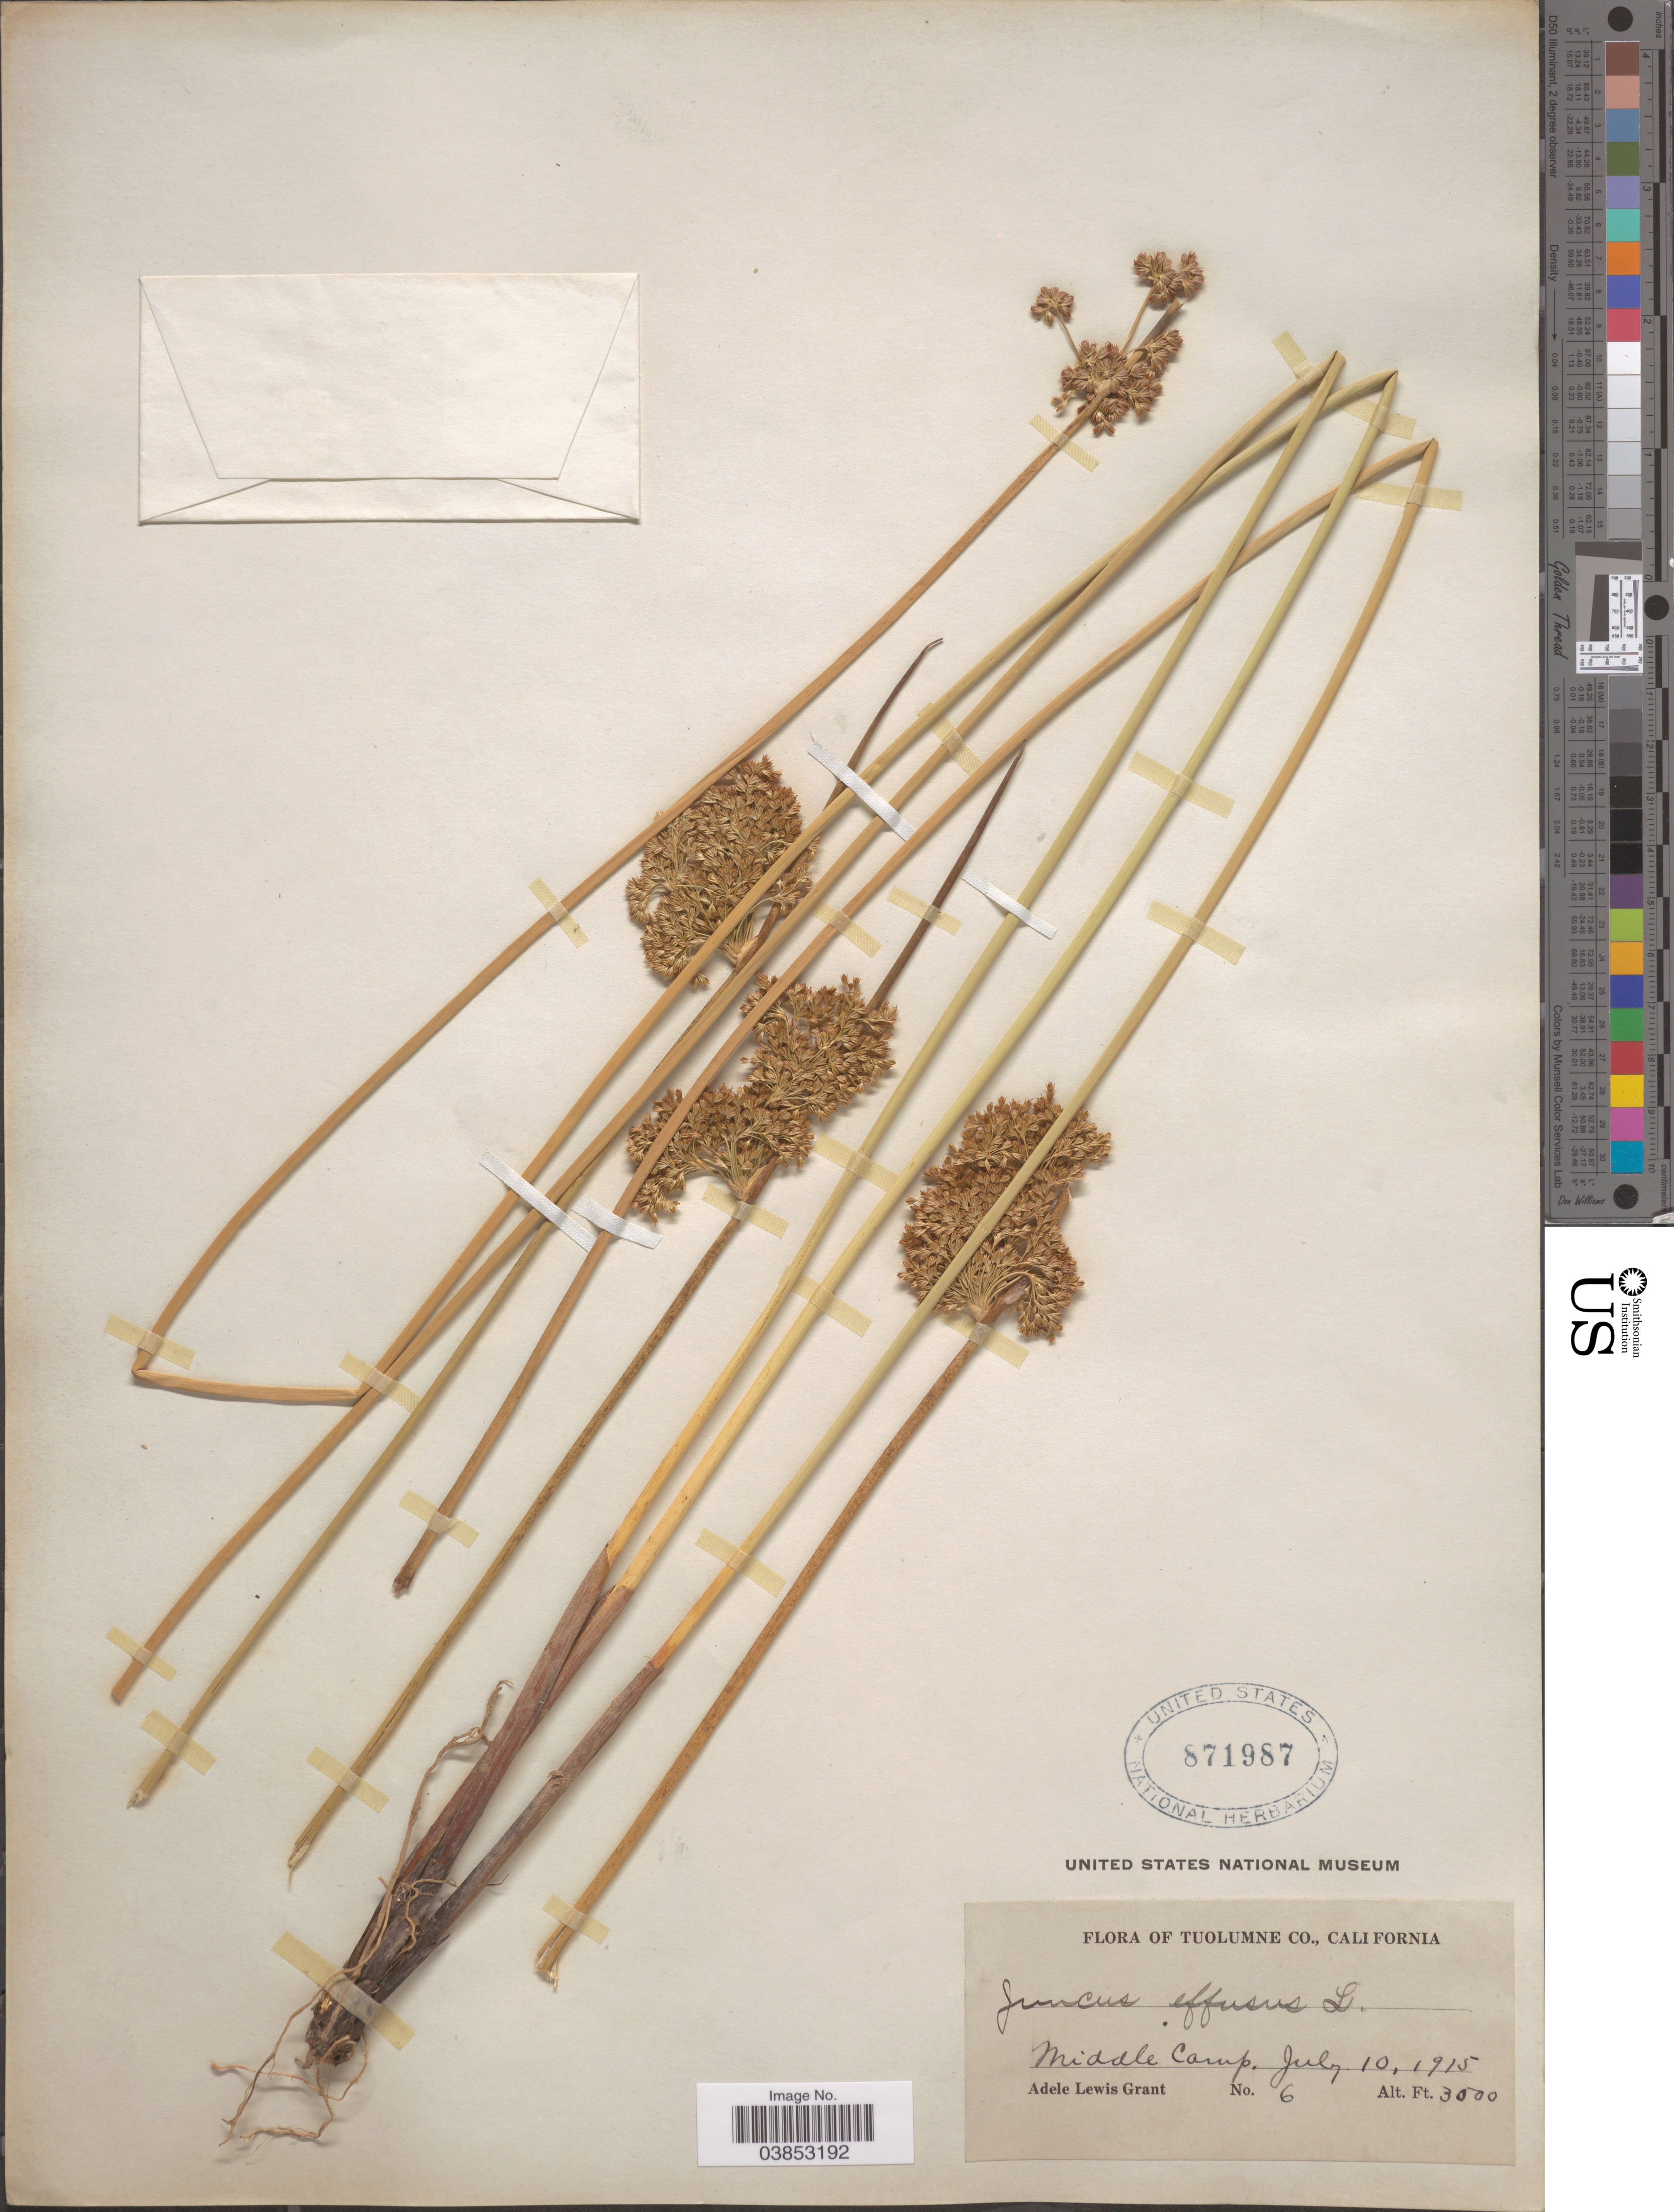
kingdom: Plantae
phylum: Tracheophyta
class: Liliopsida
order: Poales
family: Juncaceae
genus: Juncus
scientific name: Juncus effusus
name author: L.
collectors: A. L. Grant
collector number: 6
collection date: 1915-07-10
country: United States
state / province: California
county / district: Tuolumne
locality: Tuolumne Co. Middle Camp.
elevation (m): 914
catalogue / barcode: US 871987